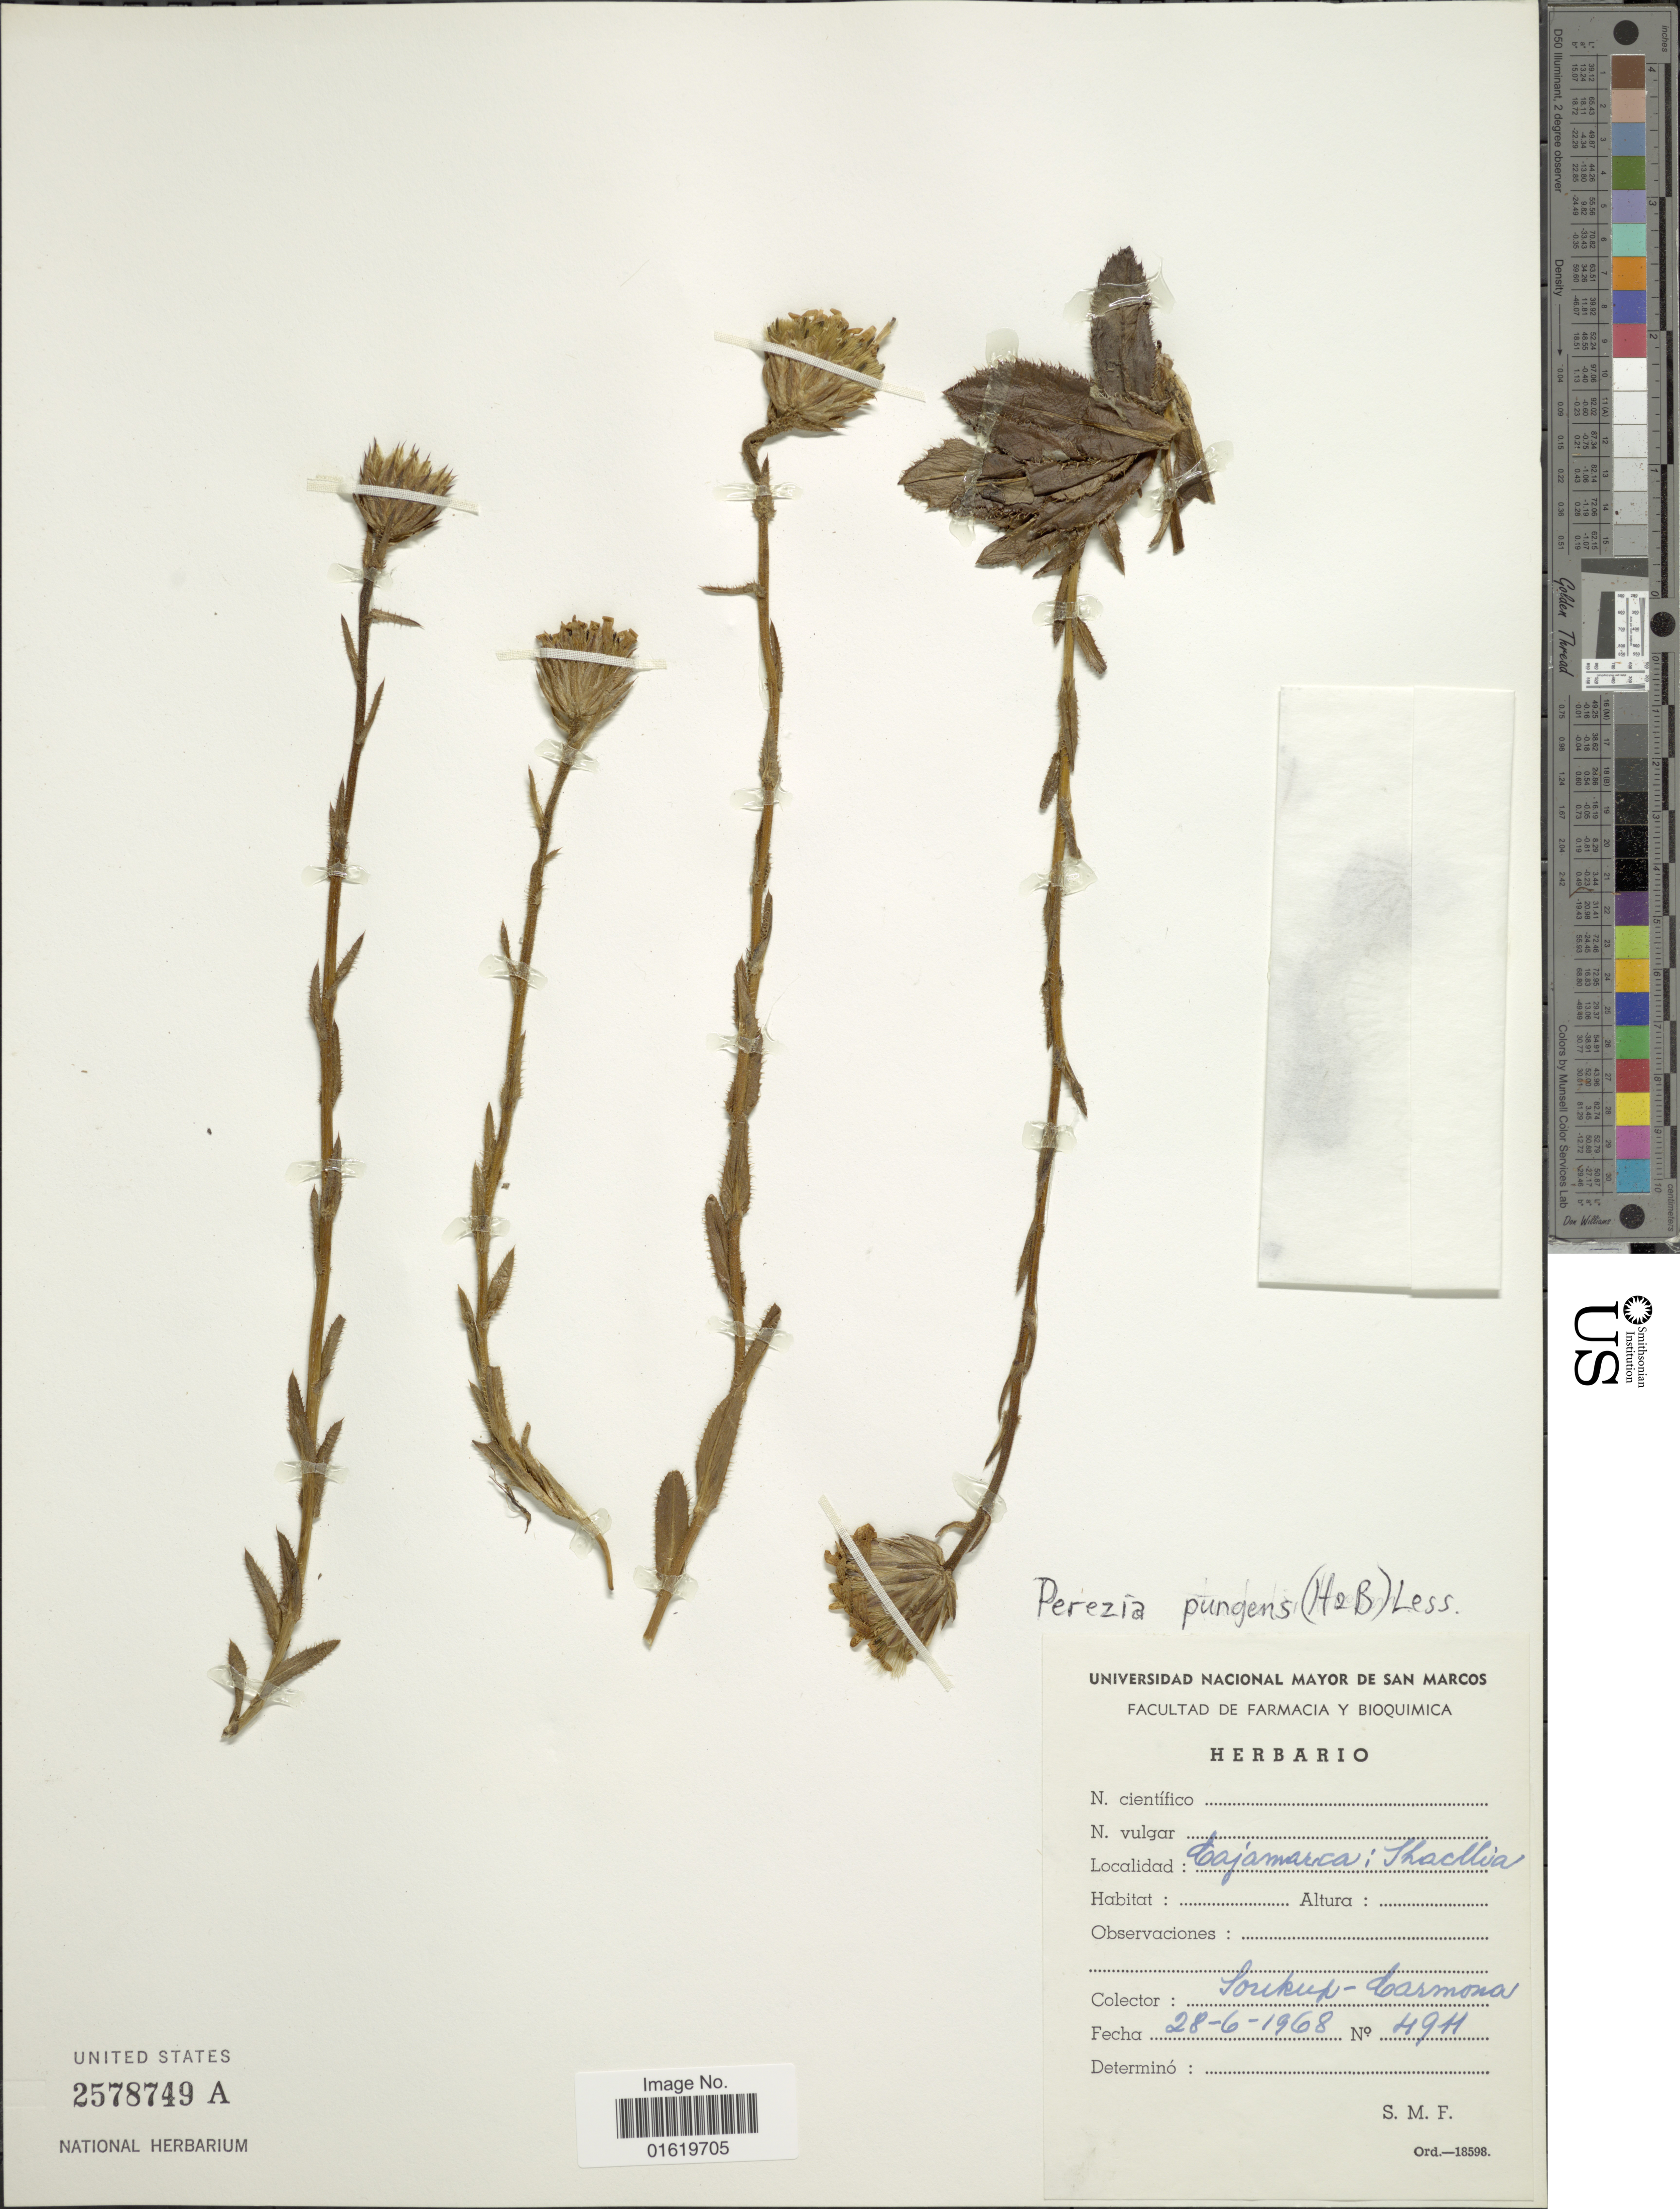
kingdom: Plantae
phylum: Tracheophyta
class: Magnoliopsida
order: Asterales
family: Asteraceae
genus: Perezia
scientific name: Perezia pungens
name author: (Humb. & Bonpl.) Less.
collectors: Soukup-Carmona, --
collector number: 4911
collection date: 1968-06-28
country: Peru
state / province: Cajamarca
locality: Cajamarca: Ihacllia.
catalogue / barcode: US 2578749A